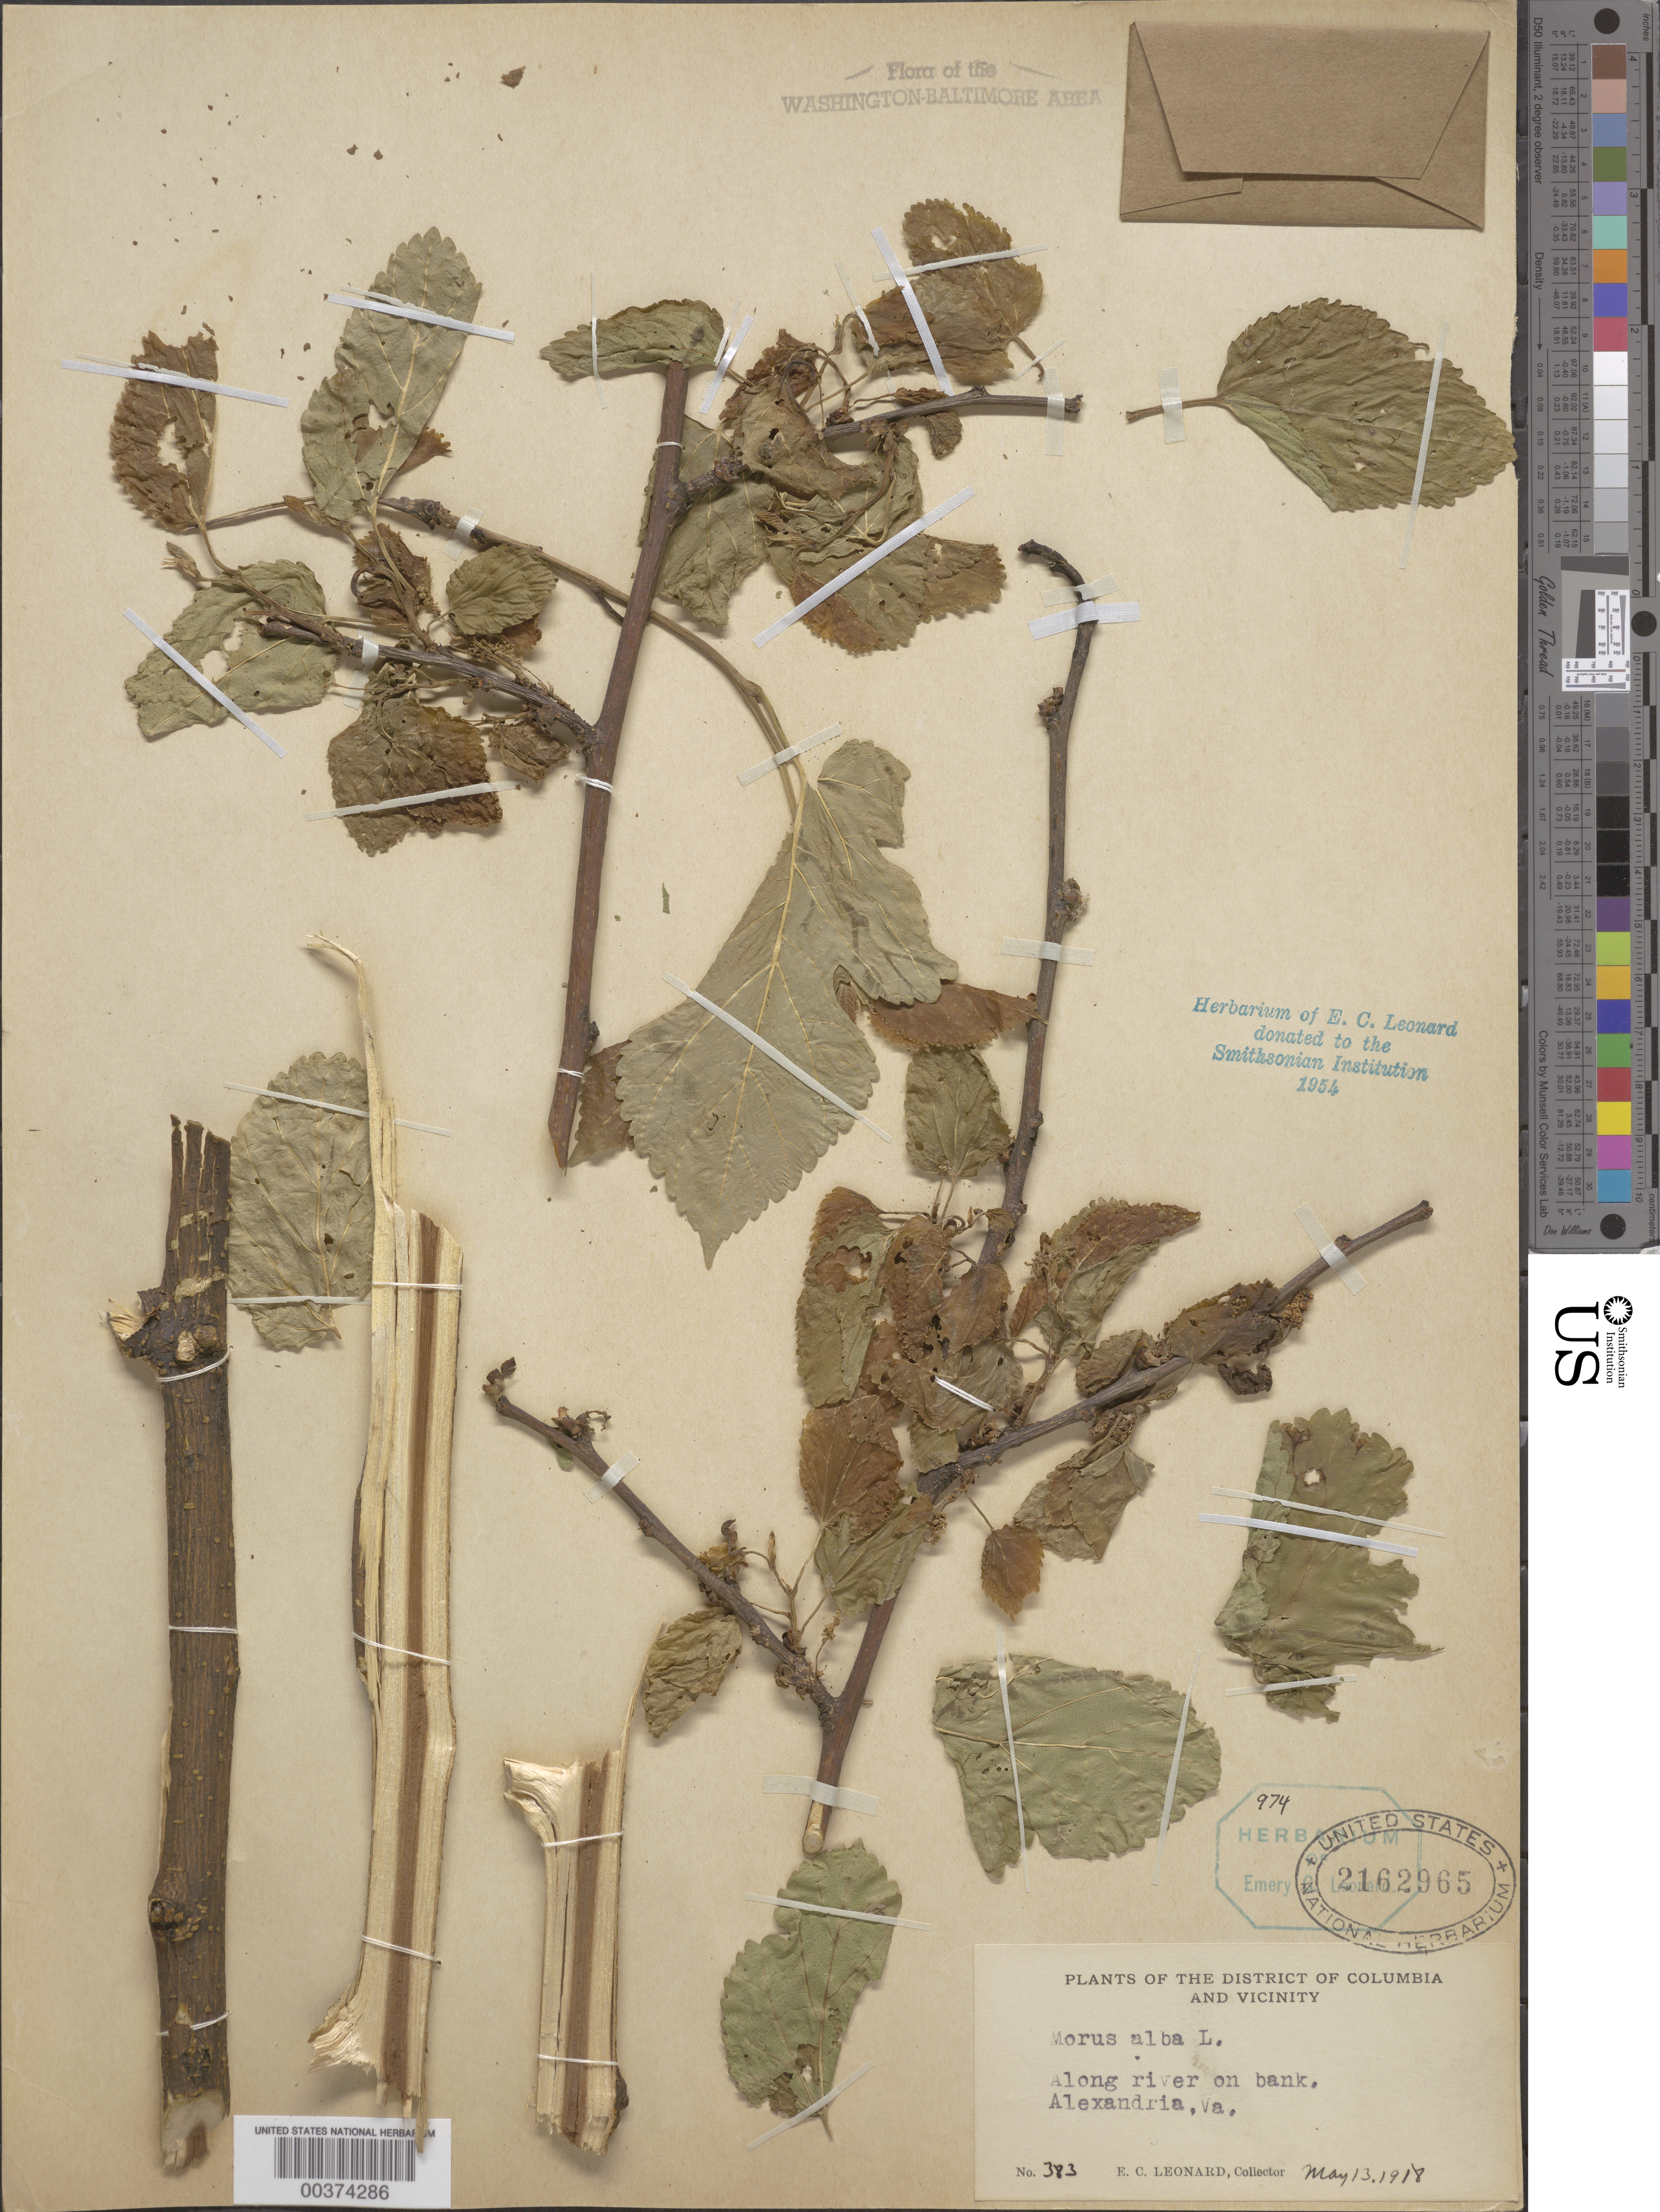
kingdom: Plantae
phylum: Tracheophyta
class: Magnoliopsida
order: Rosales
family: Moraceae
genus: Morus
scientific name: Morus alba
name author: L.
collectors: E. C. Leonard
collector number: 383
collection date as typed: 13 May 1918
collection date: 1918-05-13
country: United States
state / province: Virginia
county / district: City of Alexandria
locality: Alexandria, River Bank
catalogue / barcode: US 2162965